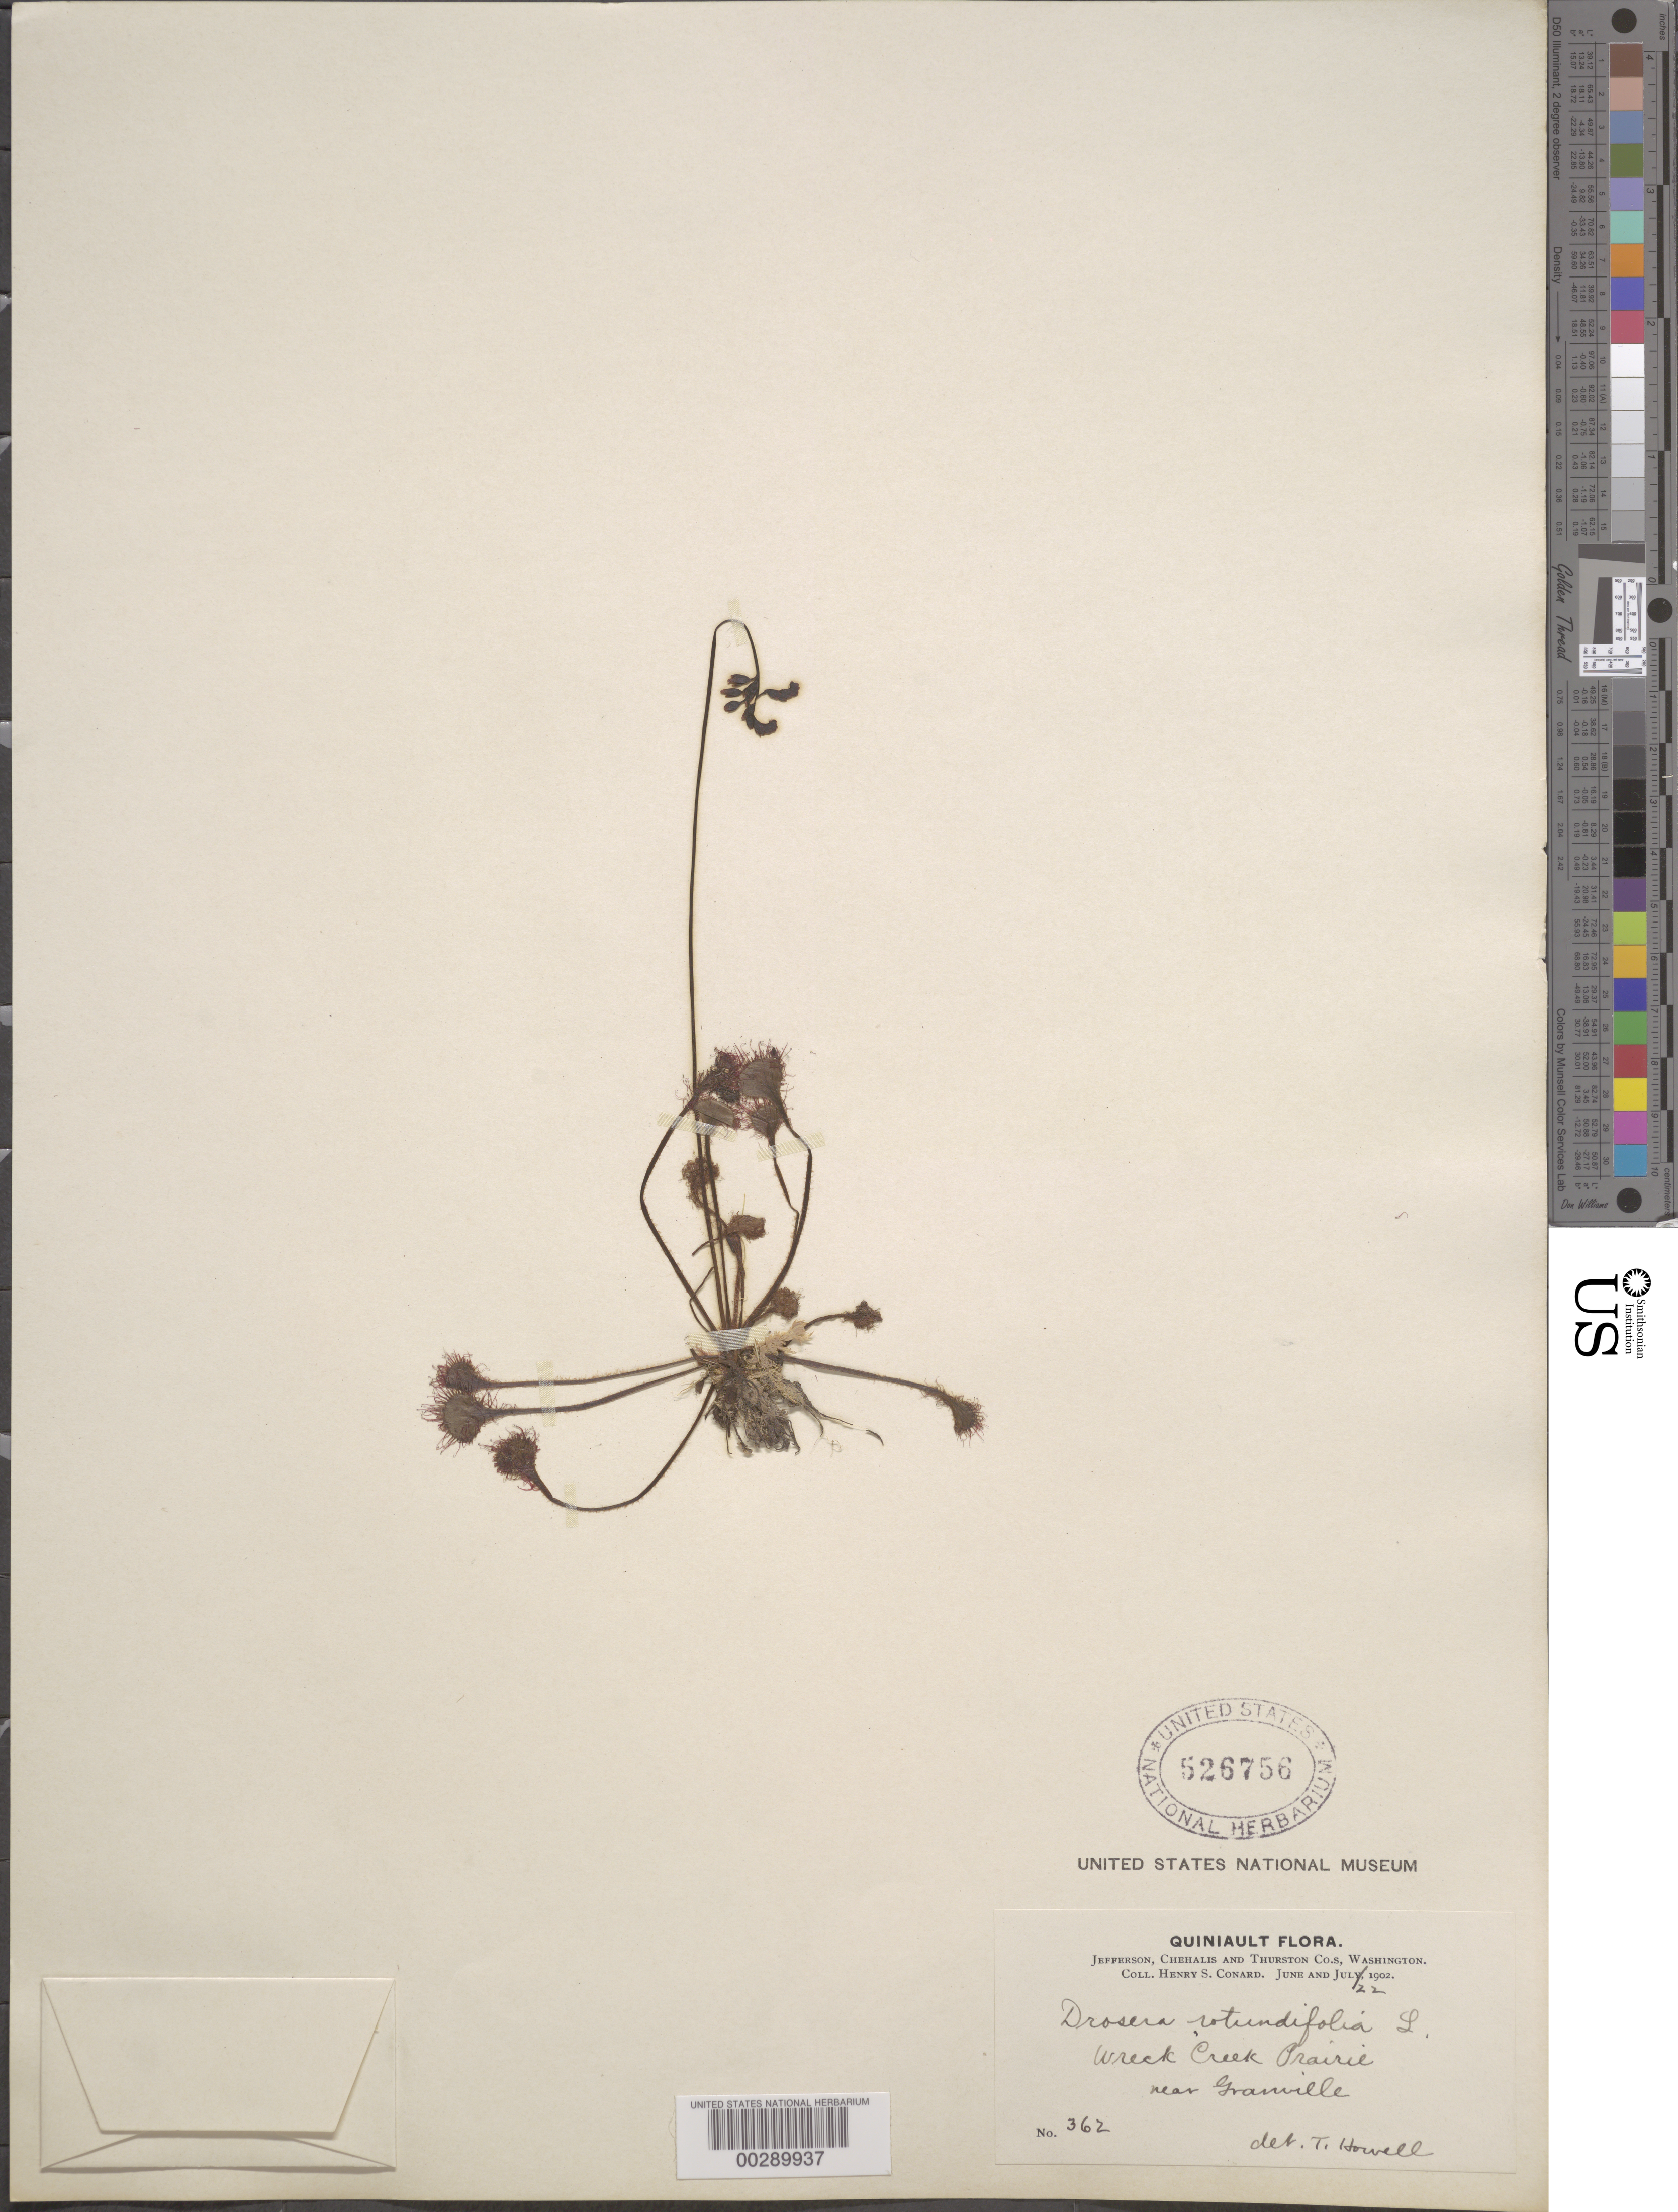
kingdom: Plantae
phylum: Tracheophyta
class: Magnoliopsida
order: Caryophyllales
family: Droseraceae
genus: Drosera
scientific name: Drosera rotundifolia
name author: L.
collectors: H. S. Conard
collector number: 362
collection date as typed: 22 Jun 1902 or 22 Jul 1902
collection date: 1902-06-22 or 1902-07-22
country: United States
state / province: Washington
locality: Wreck creek prairie, near granville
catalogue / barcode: US 526756